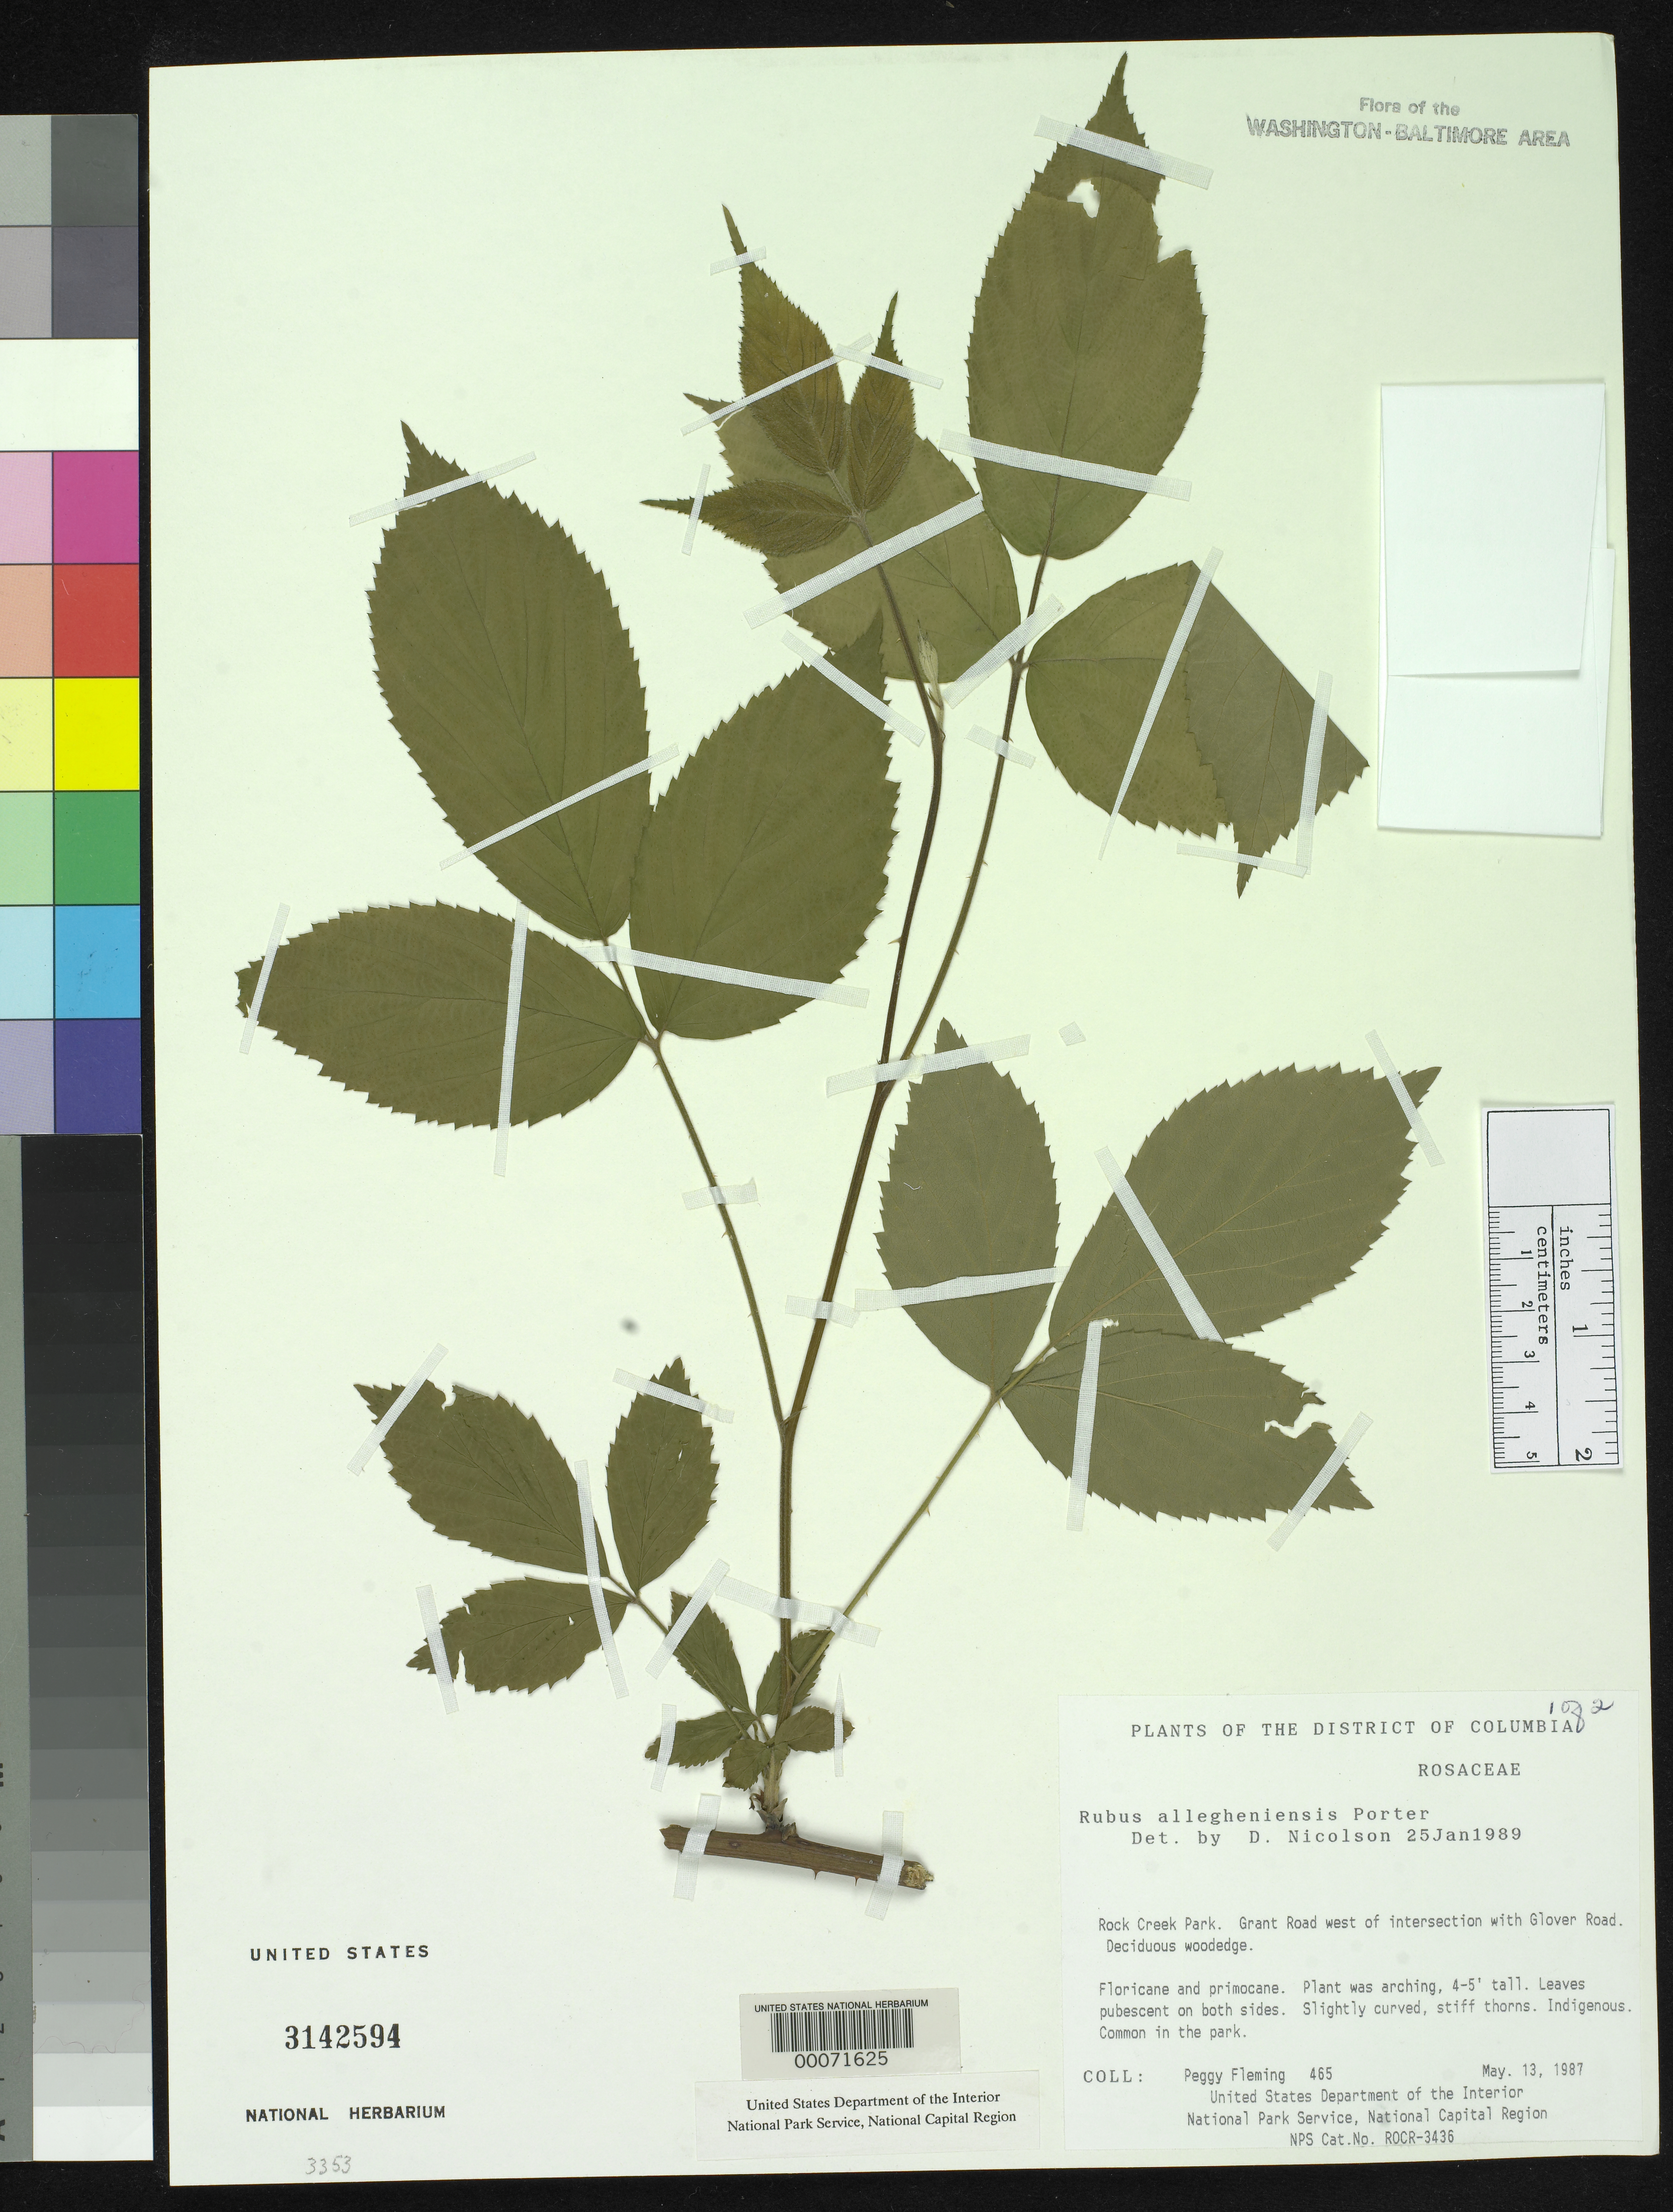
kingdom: Plantae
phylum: Tracheophyta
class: Magnoliopsida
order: Rosales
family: Rosaceae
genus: Rubus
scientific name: Rubus allegheniensis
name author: Porter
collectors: P. Fleming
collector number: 465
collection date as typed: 13 May 1987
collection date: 1987-05-13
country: United States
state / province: District of Columbia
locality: Rock Creek Park, Grant Road and intersection of Glover road Rock Creek Park and Vicinity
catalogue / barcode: US 3142594